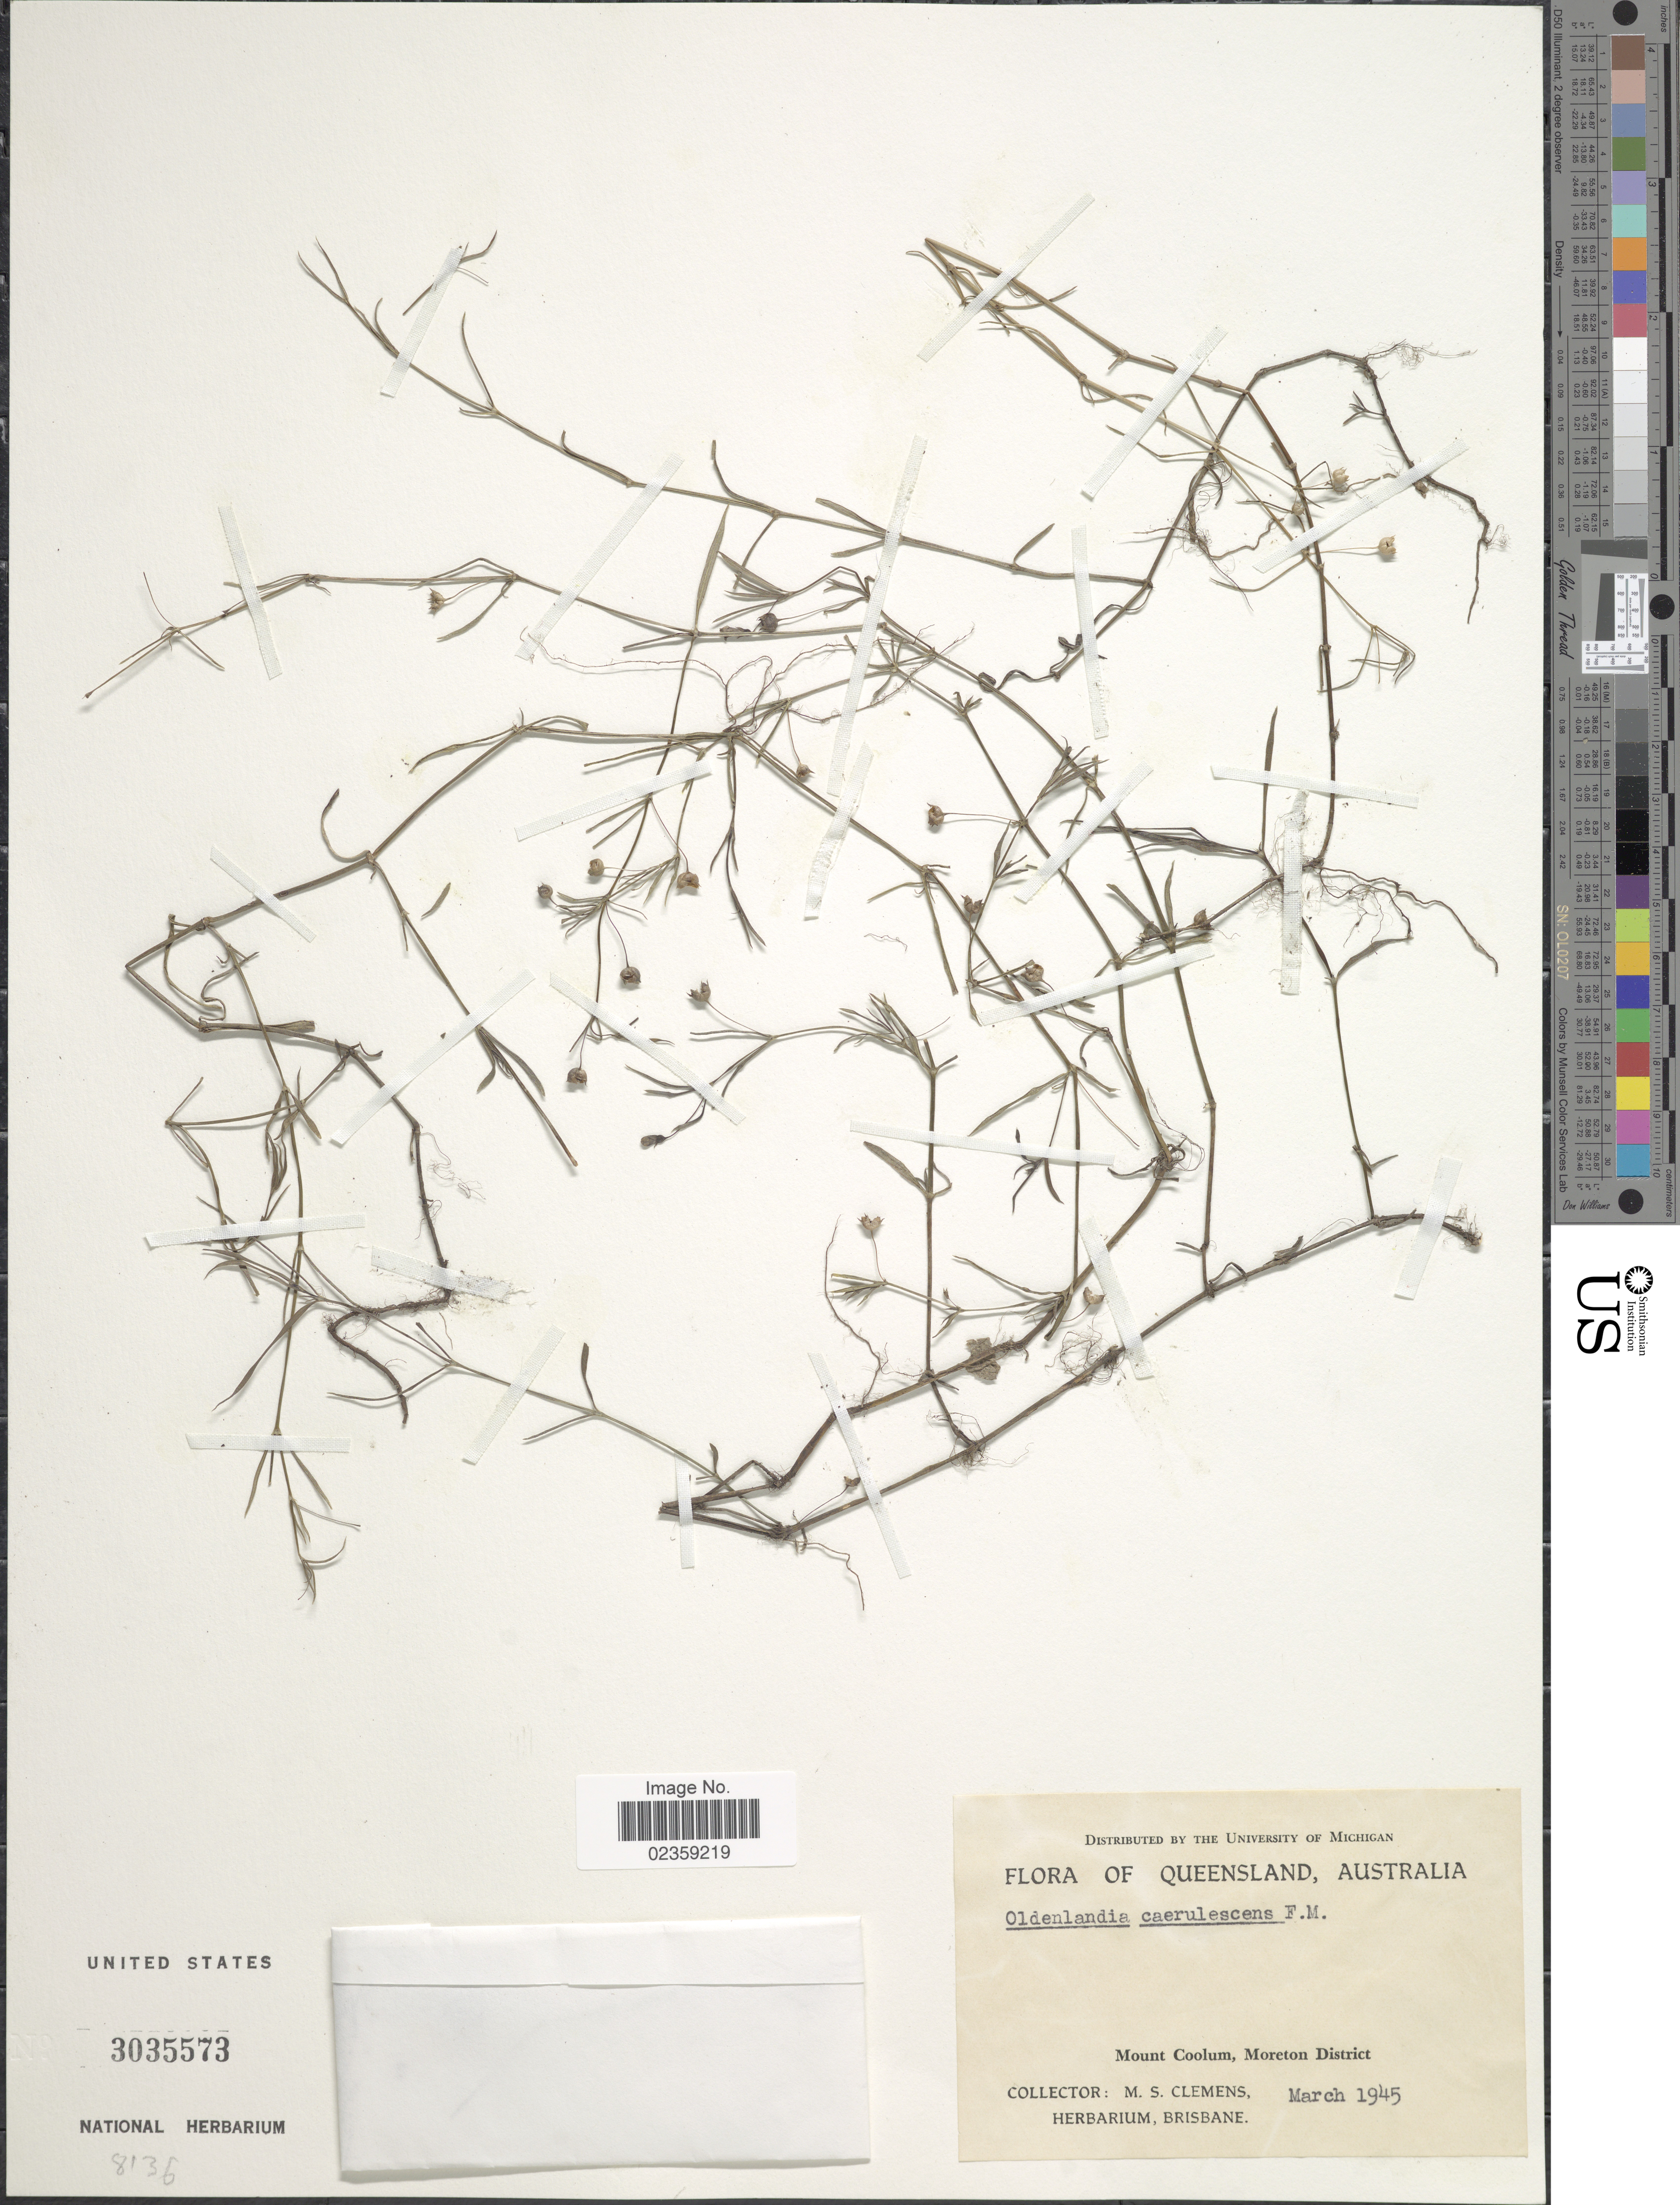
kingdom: Plantae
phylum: Tracheophyta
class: Magnoliopsida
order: Gentianales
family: Rubiaceae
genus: Oldenlandia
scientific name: Oldenlandia coerulescens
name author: (F. Muell.) F. Muell.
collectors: M. S. Clemens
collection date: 1945-03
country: Australia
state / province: Queensland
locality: Mount Coolum, Moreton District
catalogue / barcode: US 3035573